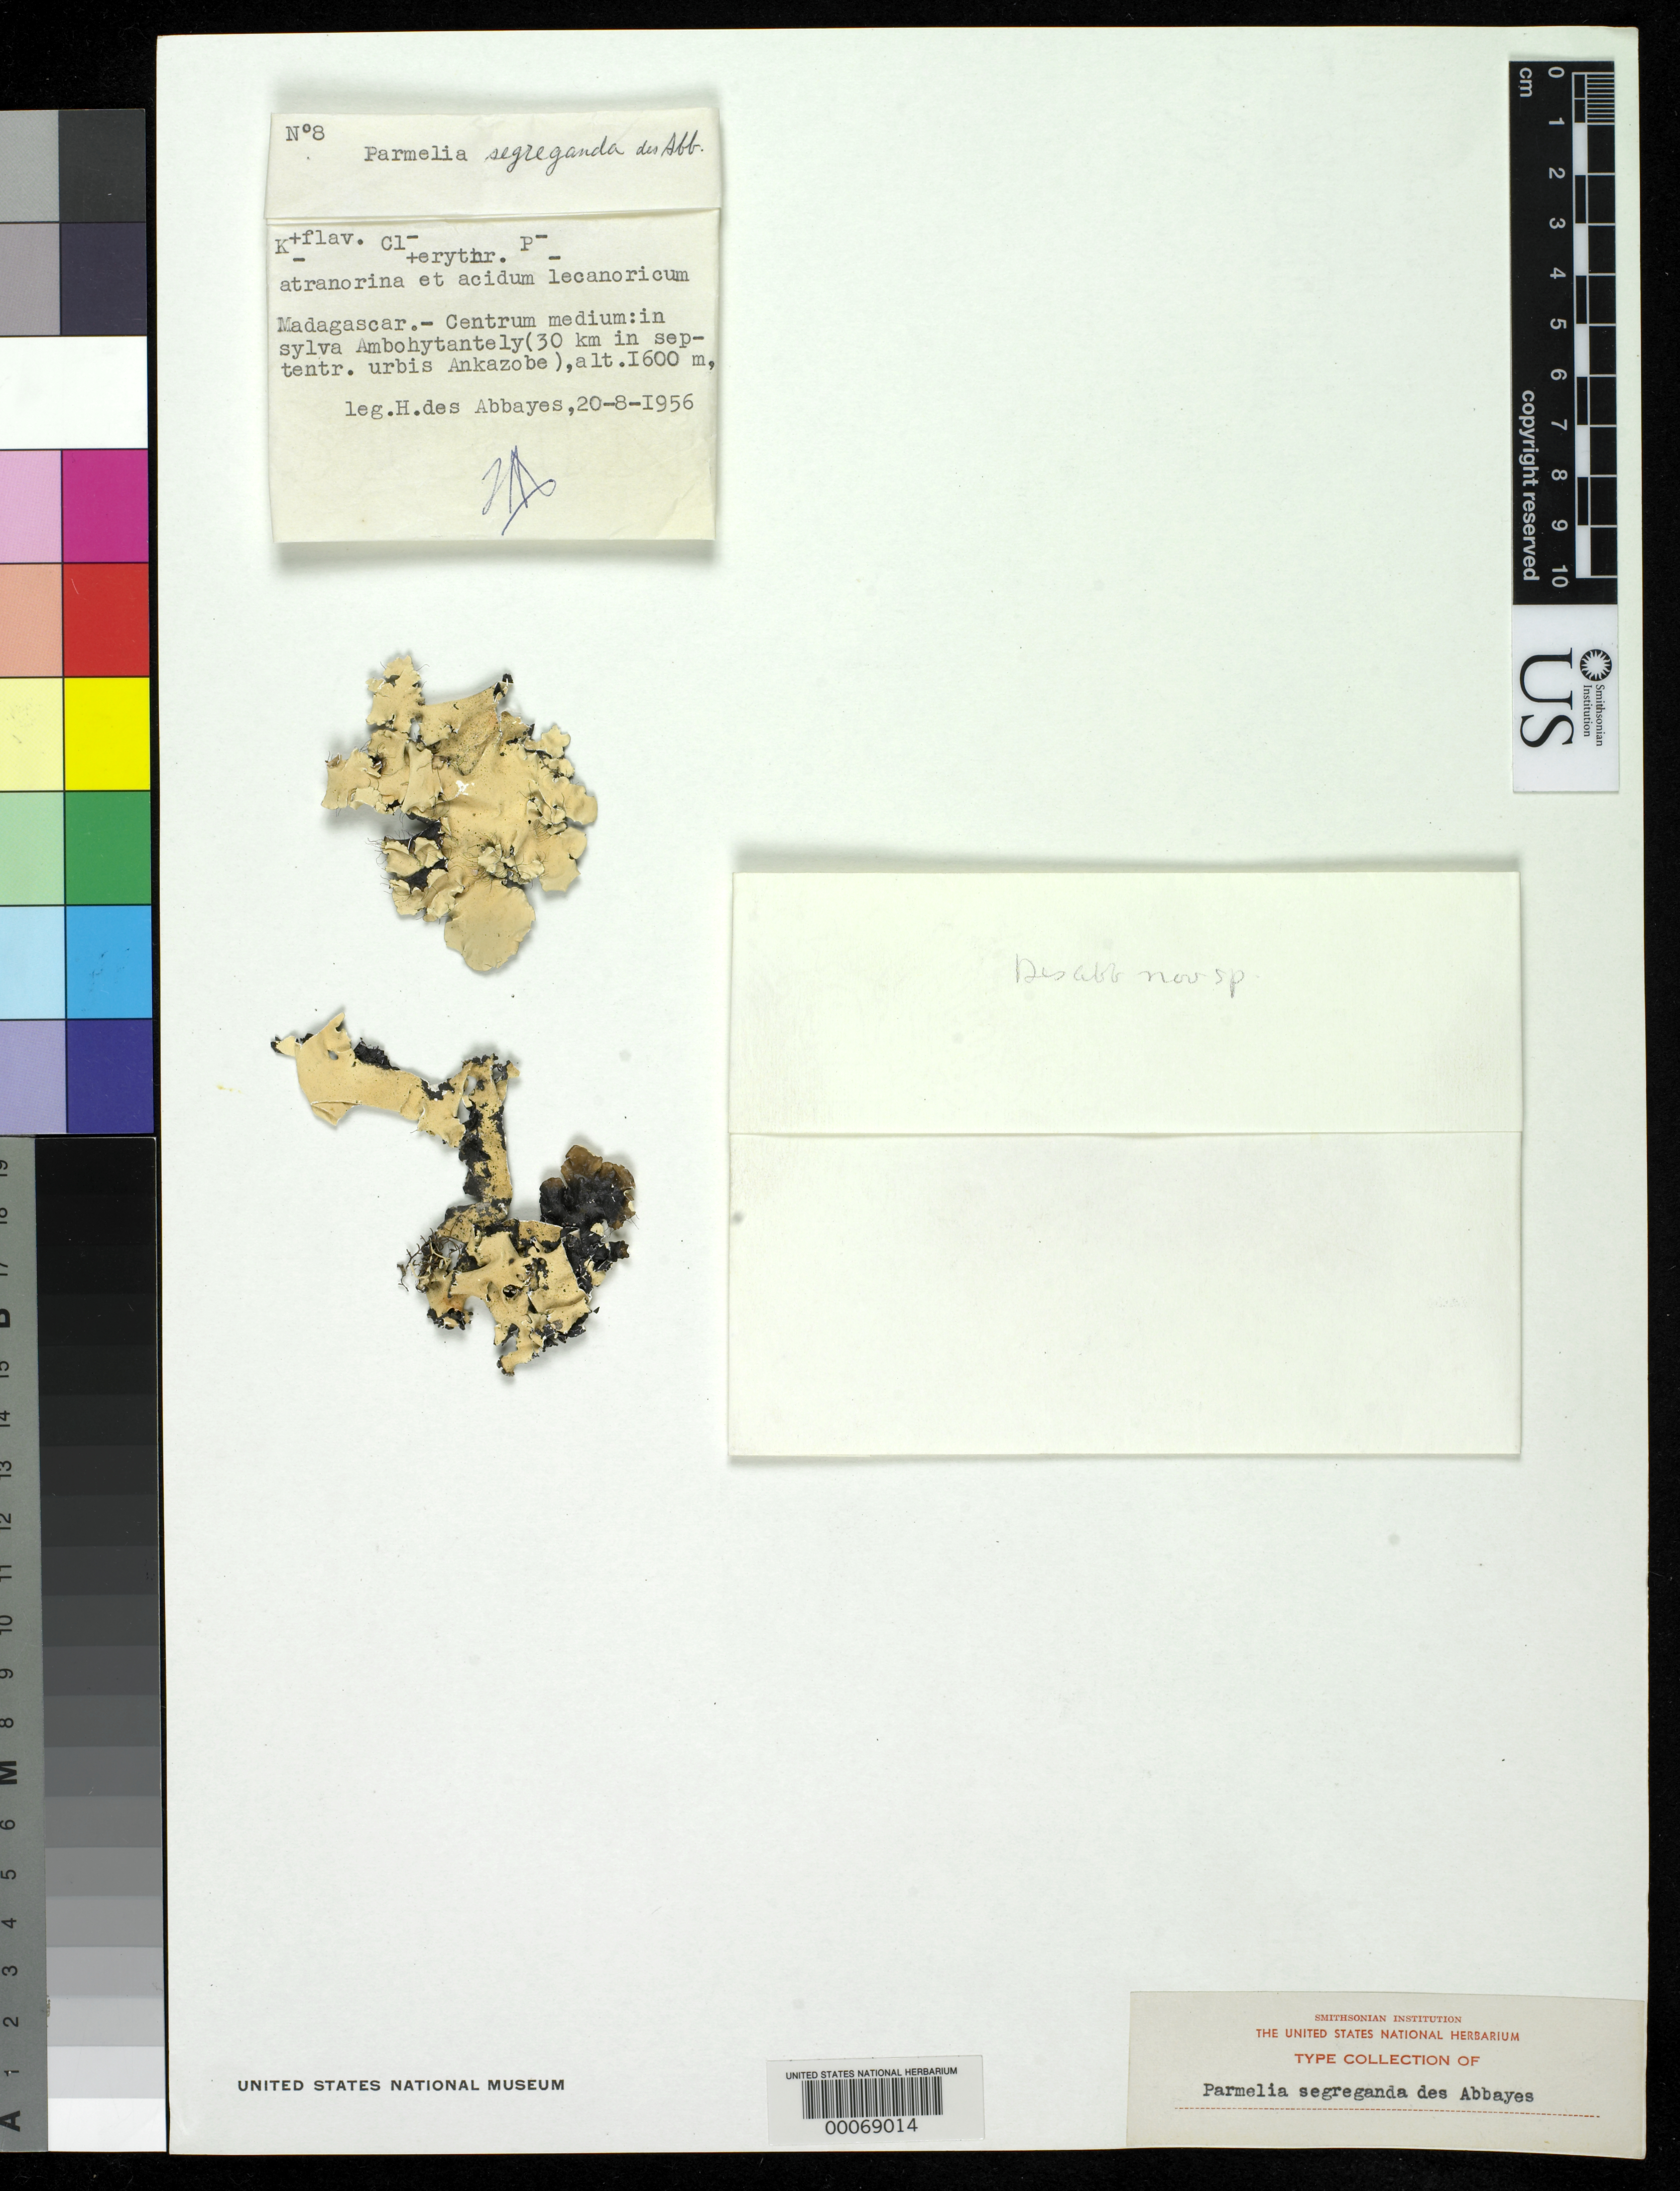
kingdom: Fungi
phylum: Ascomycota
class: Lecanoromycetes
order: Lecanorales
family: Parmeliaceae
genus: Parmelia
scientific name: Parmelia segreganda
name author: Abbayes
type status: Isotype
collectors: H. R. Abbayes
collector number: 8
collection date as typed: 20 Aug 1956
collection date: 1956-08-20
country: Madagascar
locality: Centrum Medium (30 km in Septentr. urbis Ankazobe). [Midcenter (30 km to the north of the city of Ankazobe)]